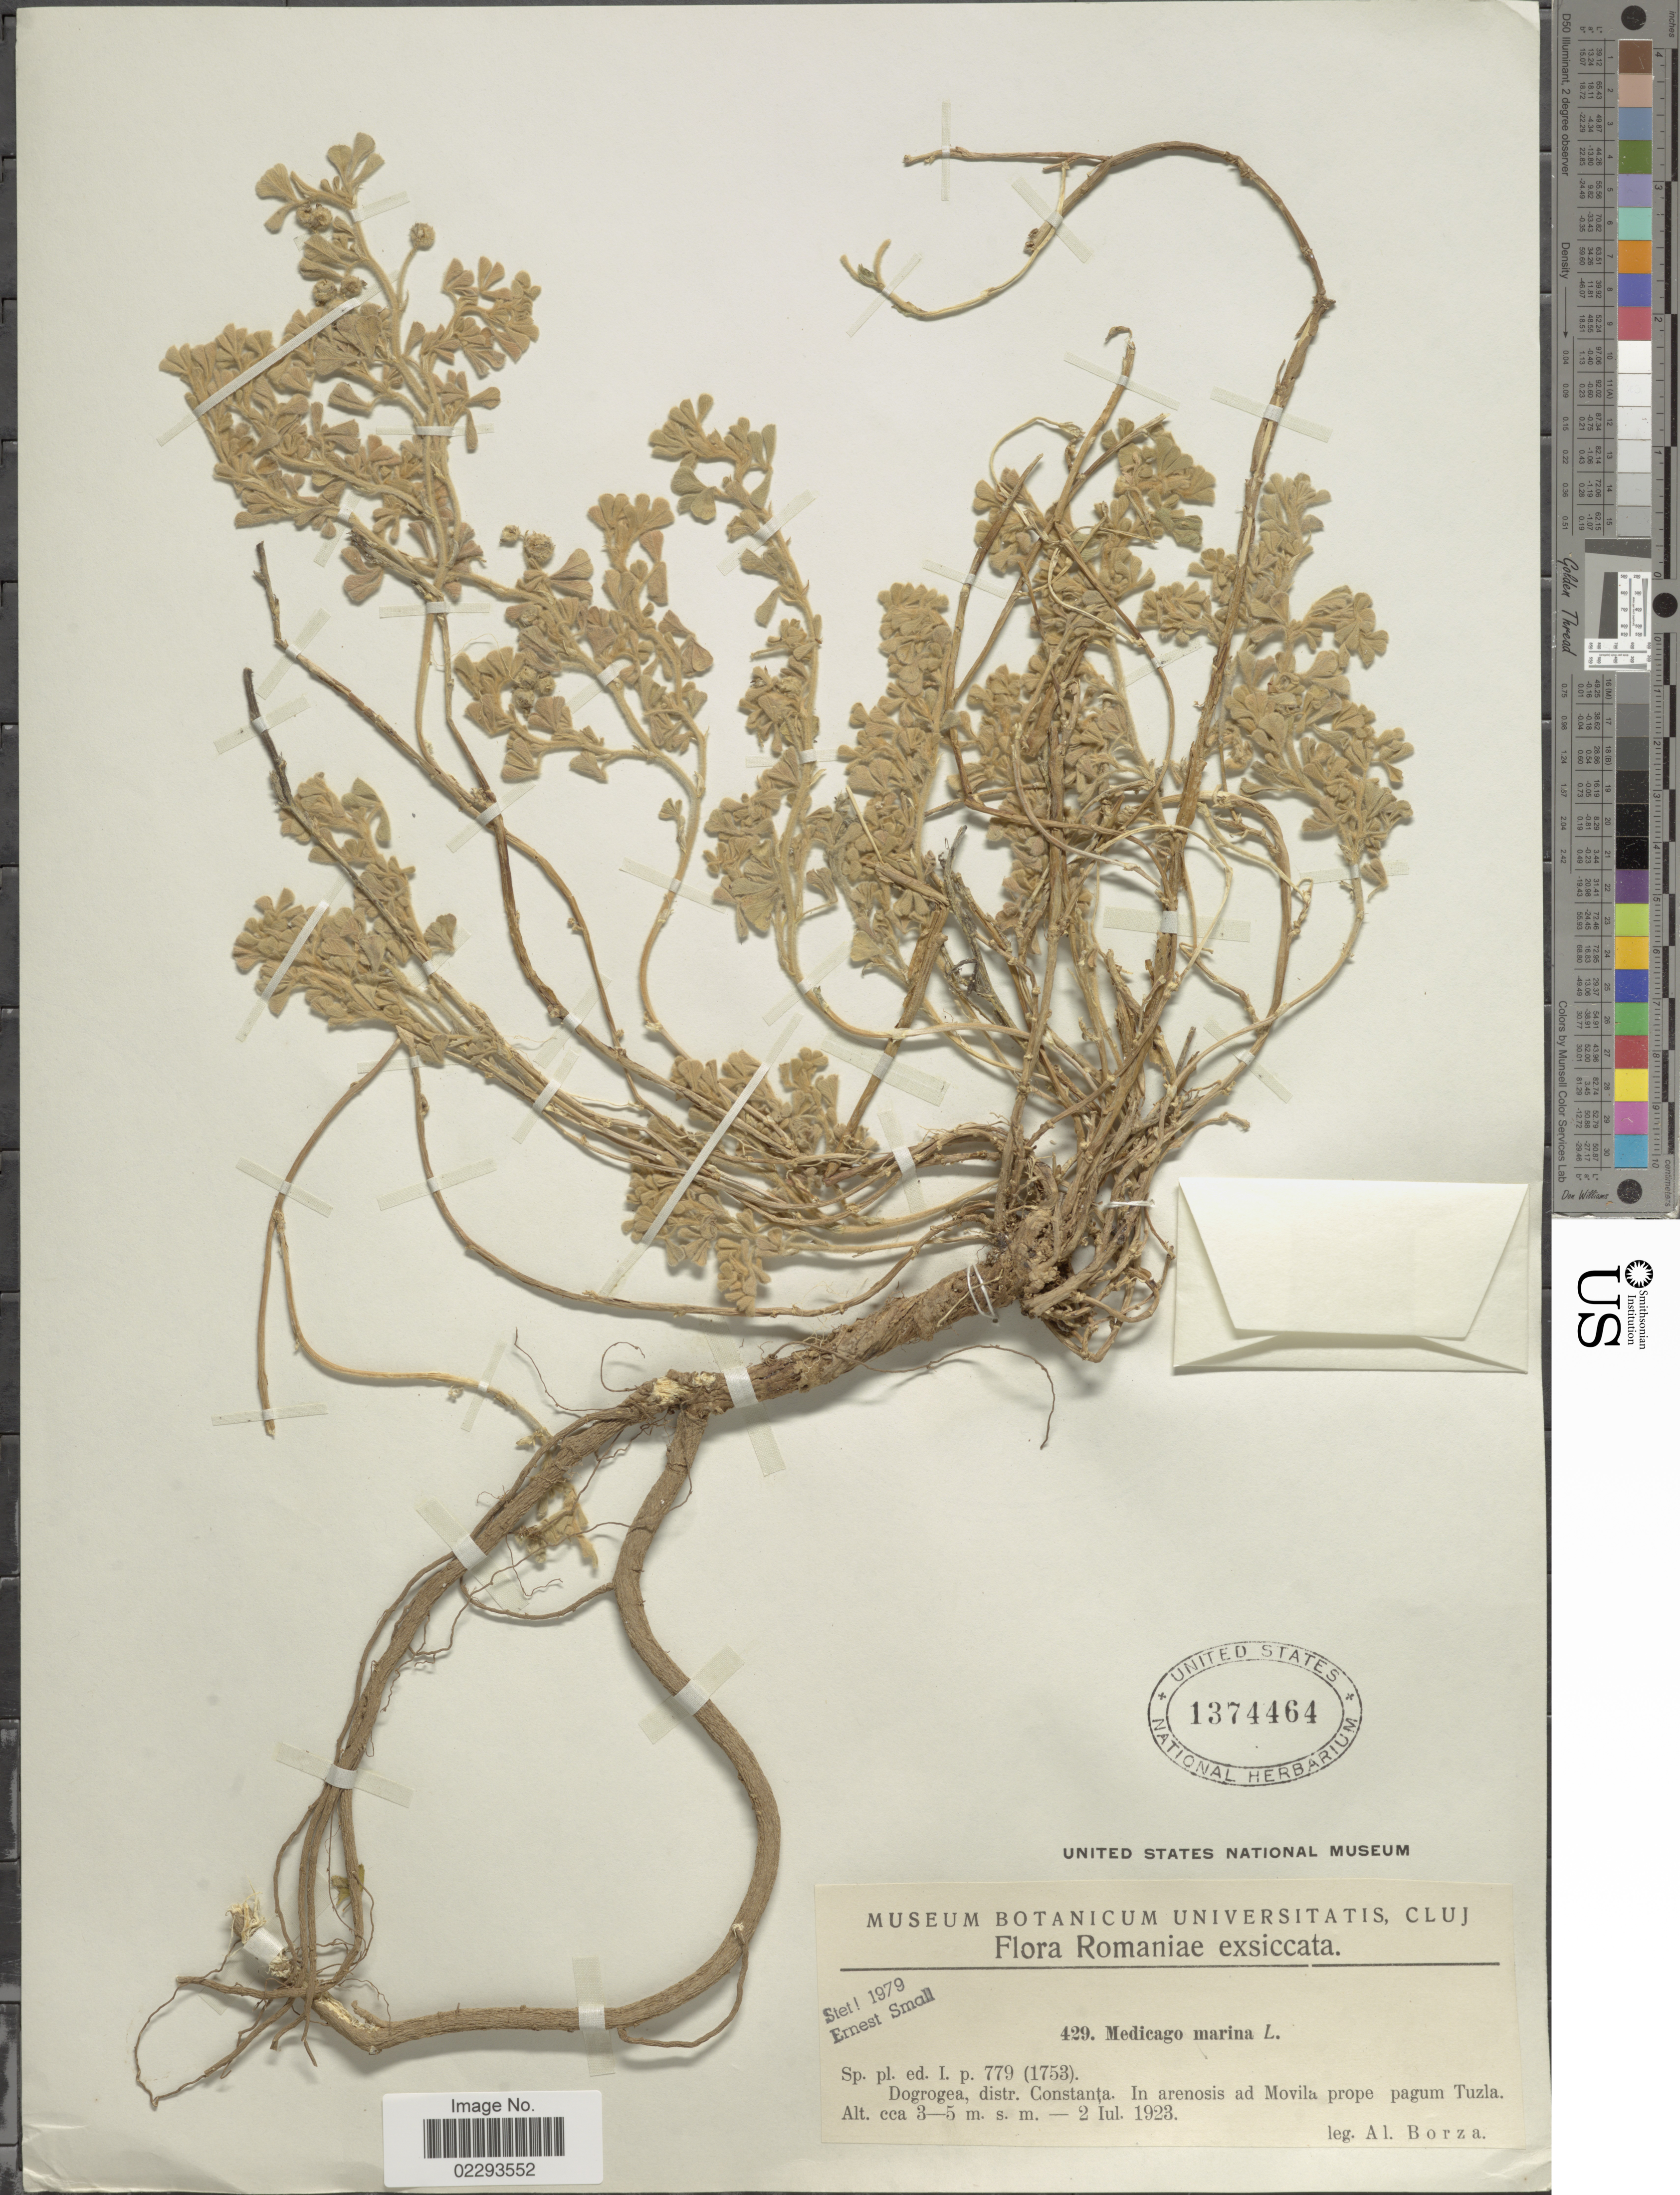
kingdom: Plantae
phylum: Tracheophyta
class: Magnoliopsida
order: Fabales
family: Fabaceae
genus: Medicago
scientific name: Medicago marina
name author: L.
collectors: A. Borza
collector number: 429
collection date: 1923-07-02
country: Romania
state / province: Constanta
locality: Dogrogea, in arenosis ad Movila prope pagum Tuzla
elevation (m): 3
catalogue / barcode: US 1374464